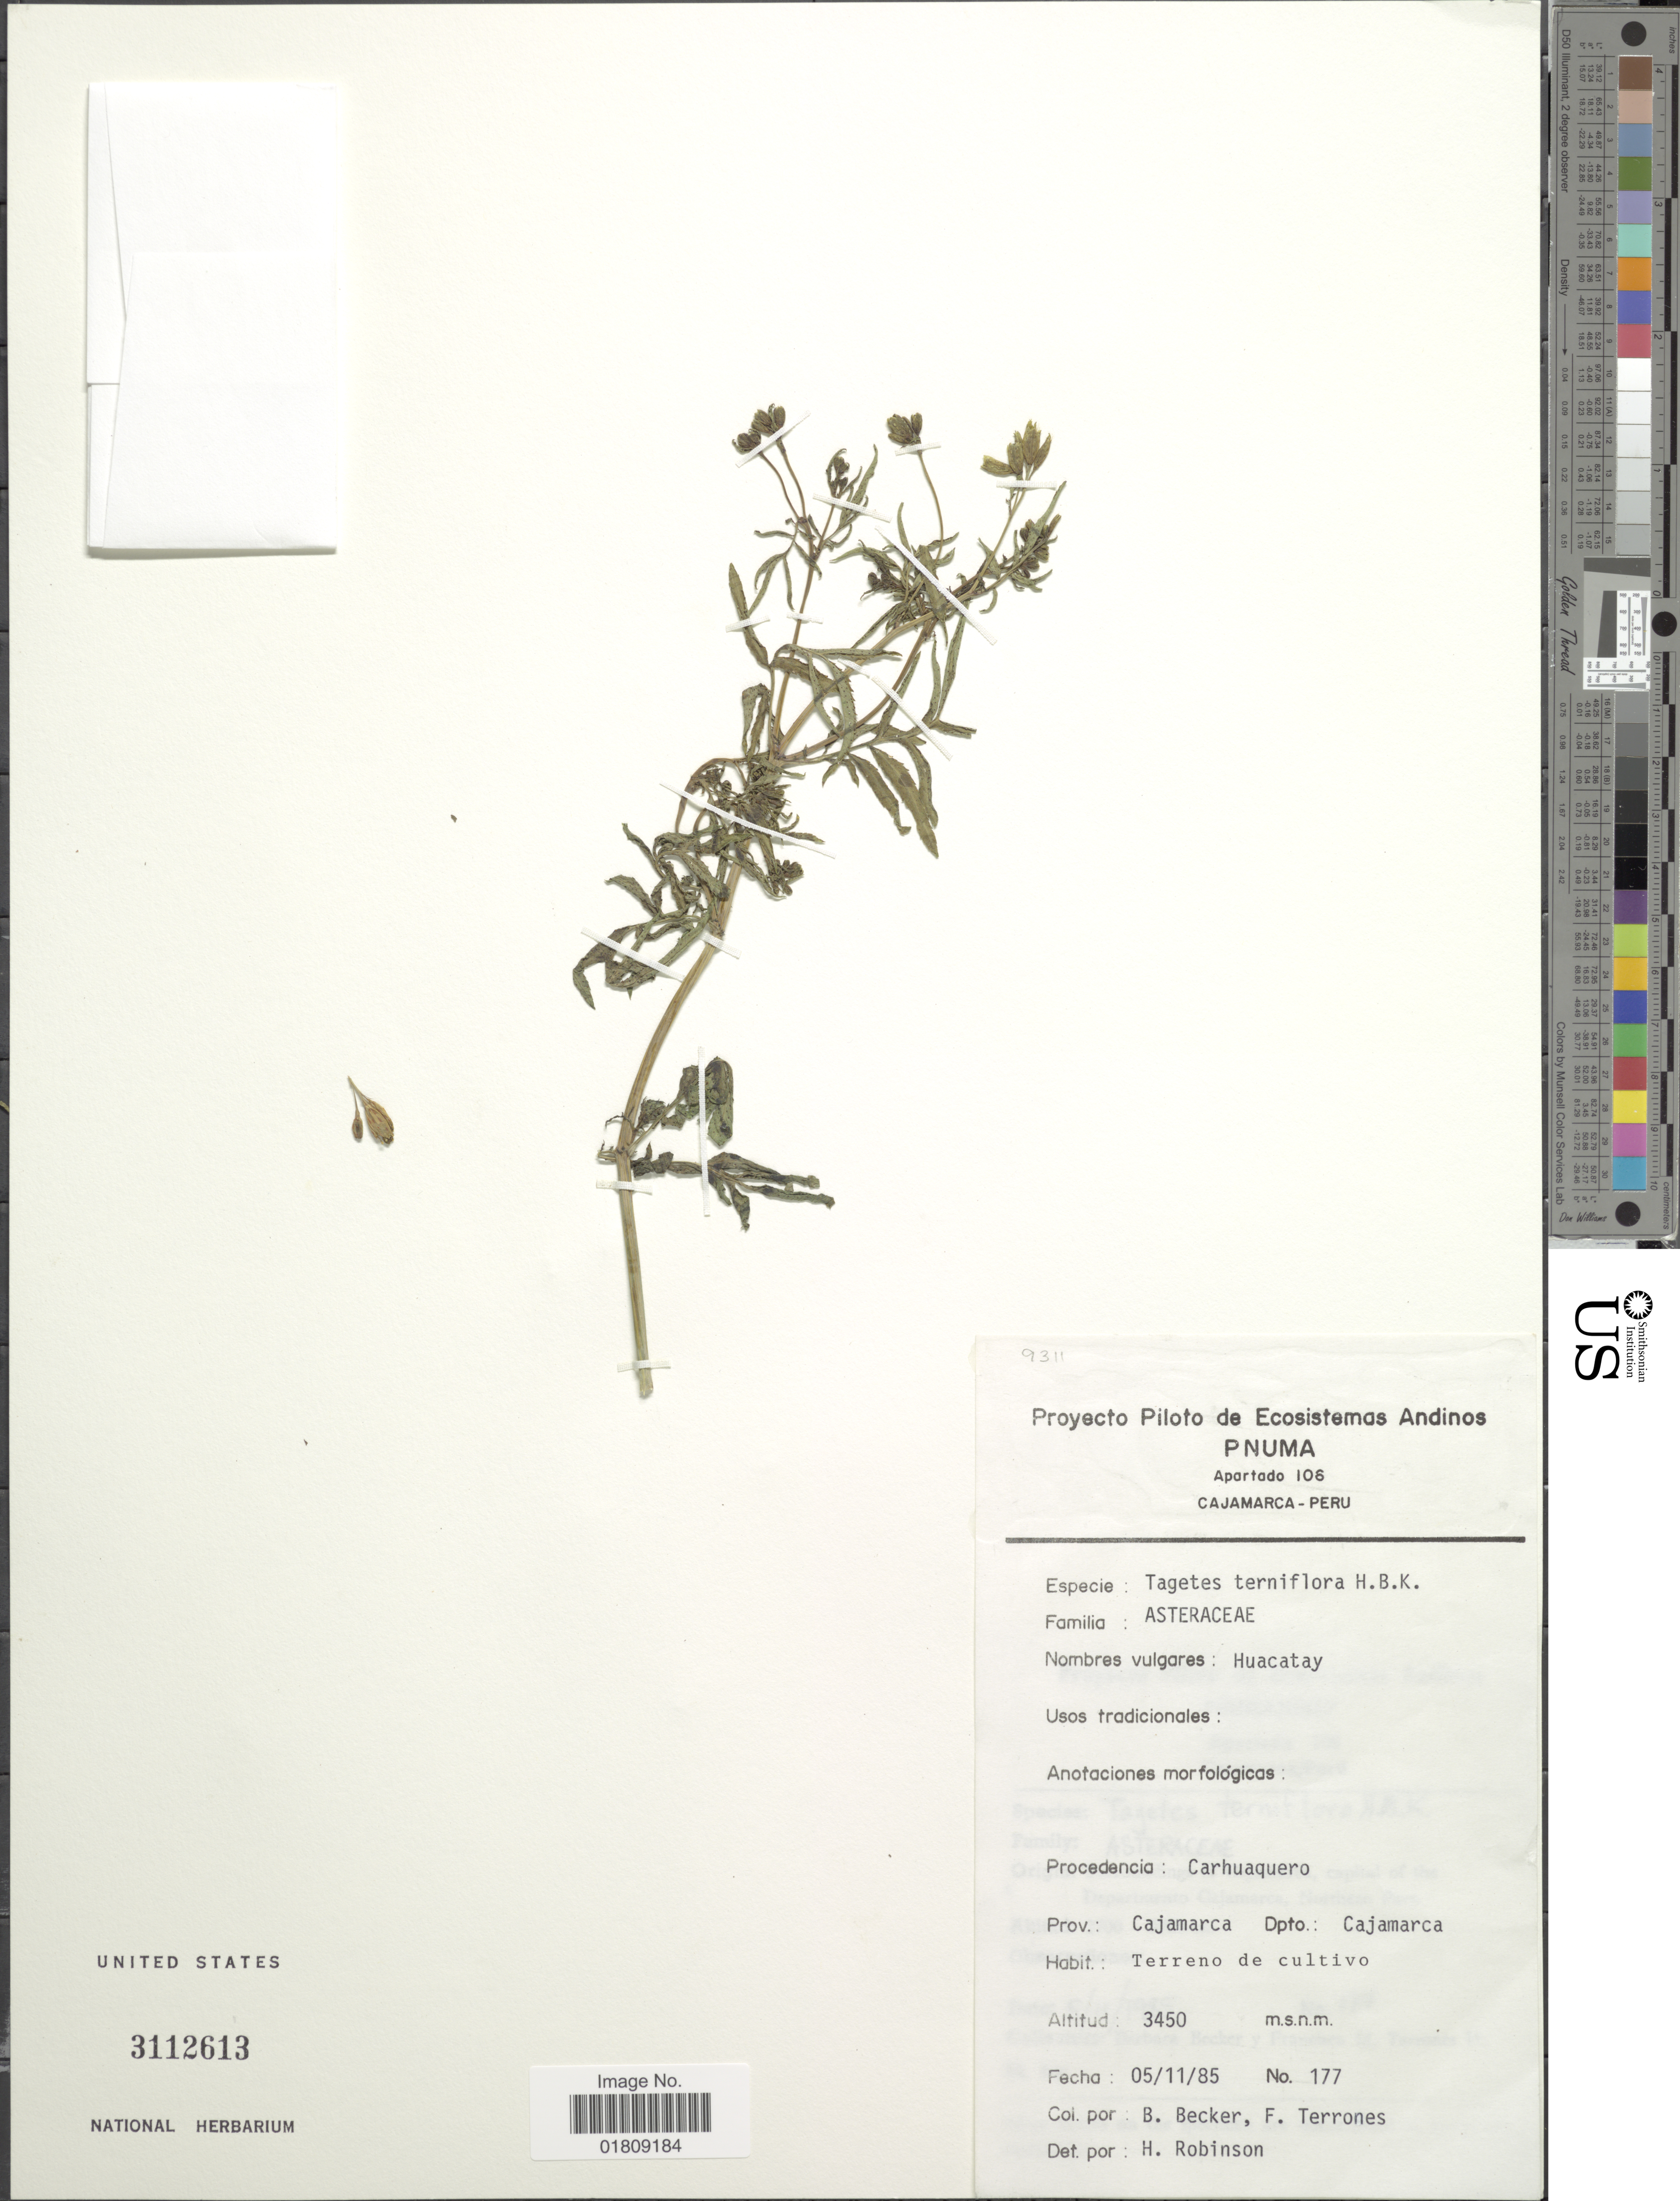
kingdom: Plantae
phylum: Tracheophyta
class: Magnoliopsida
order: Asterales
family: Asteraceae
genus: Tagetes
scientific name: Tagetes terniflora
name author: Kunth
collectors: B. Becker & F. Terrones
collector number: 177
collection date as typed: Transcribed d/m/y: 5/11/85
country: Peru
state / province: Cajamarca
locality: Carhuaquero, Prov. Cajamarca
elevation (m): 3450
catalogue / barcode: US 3112613